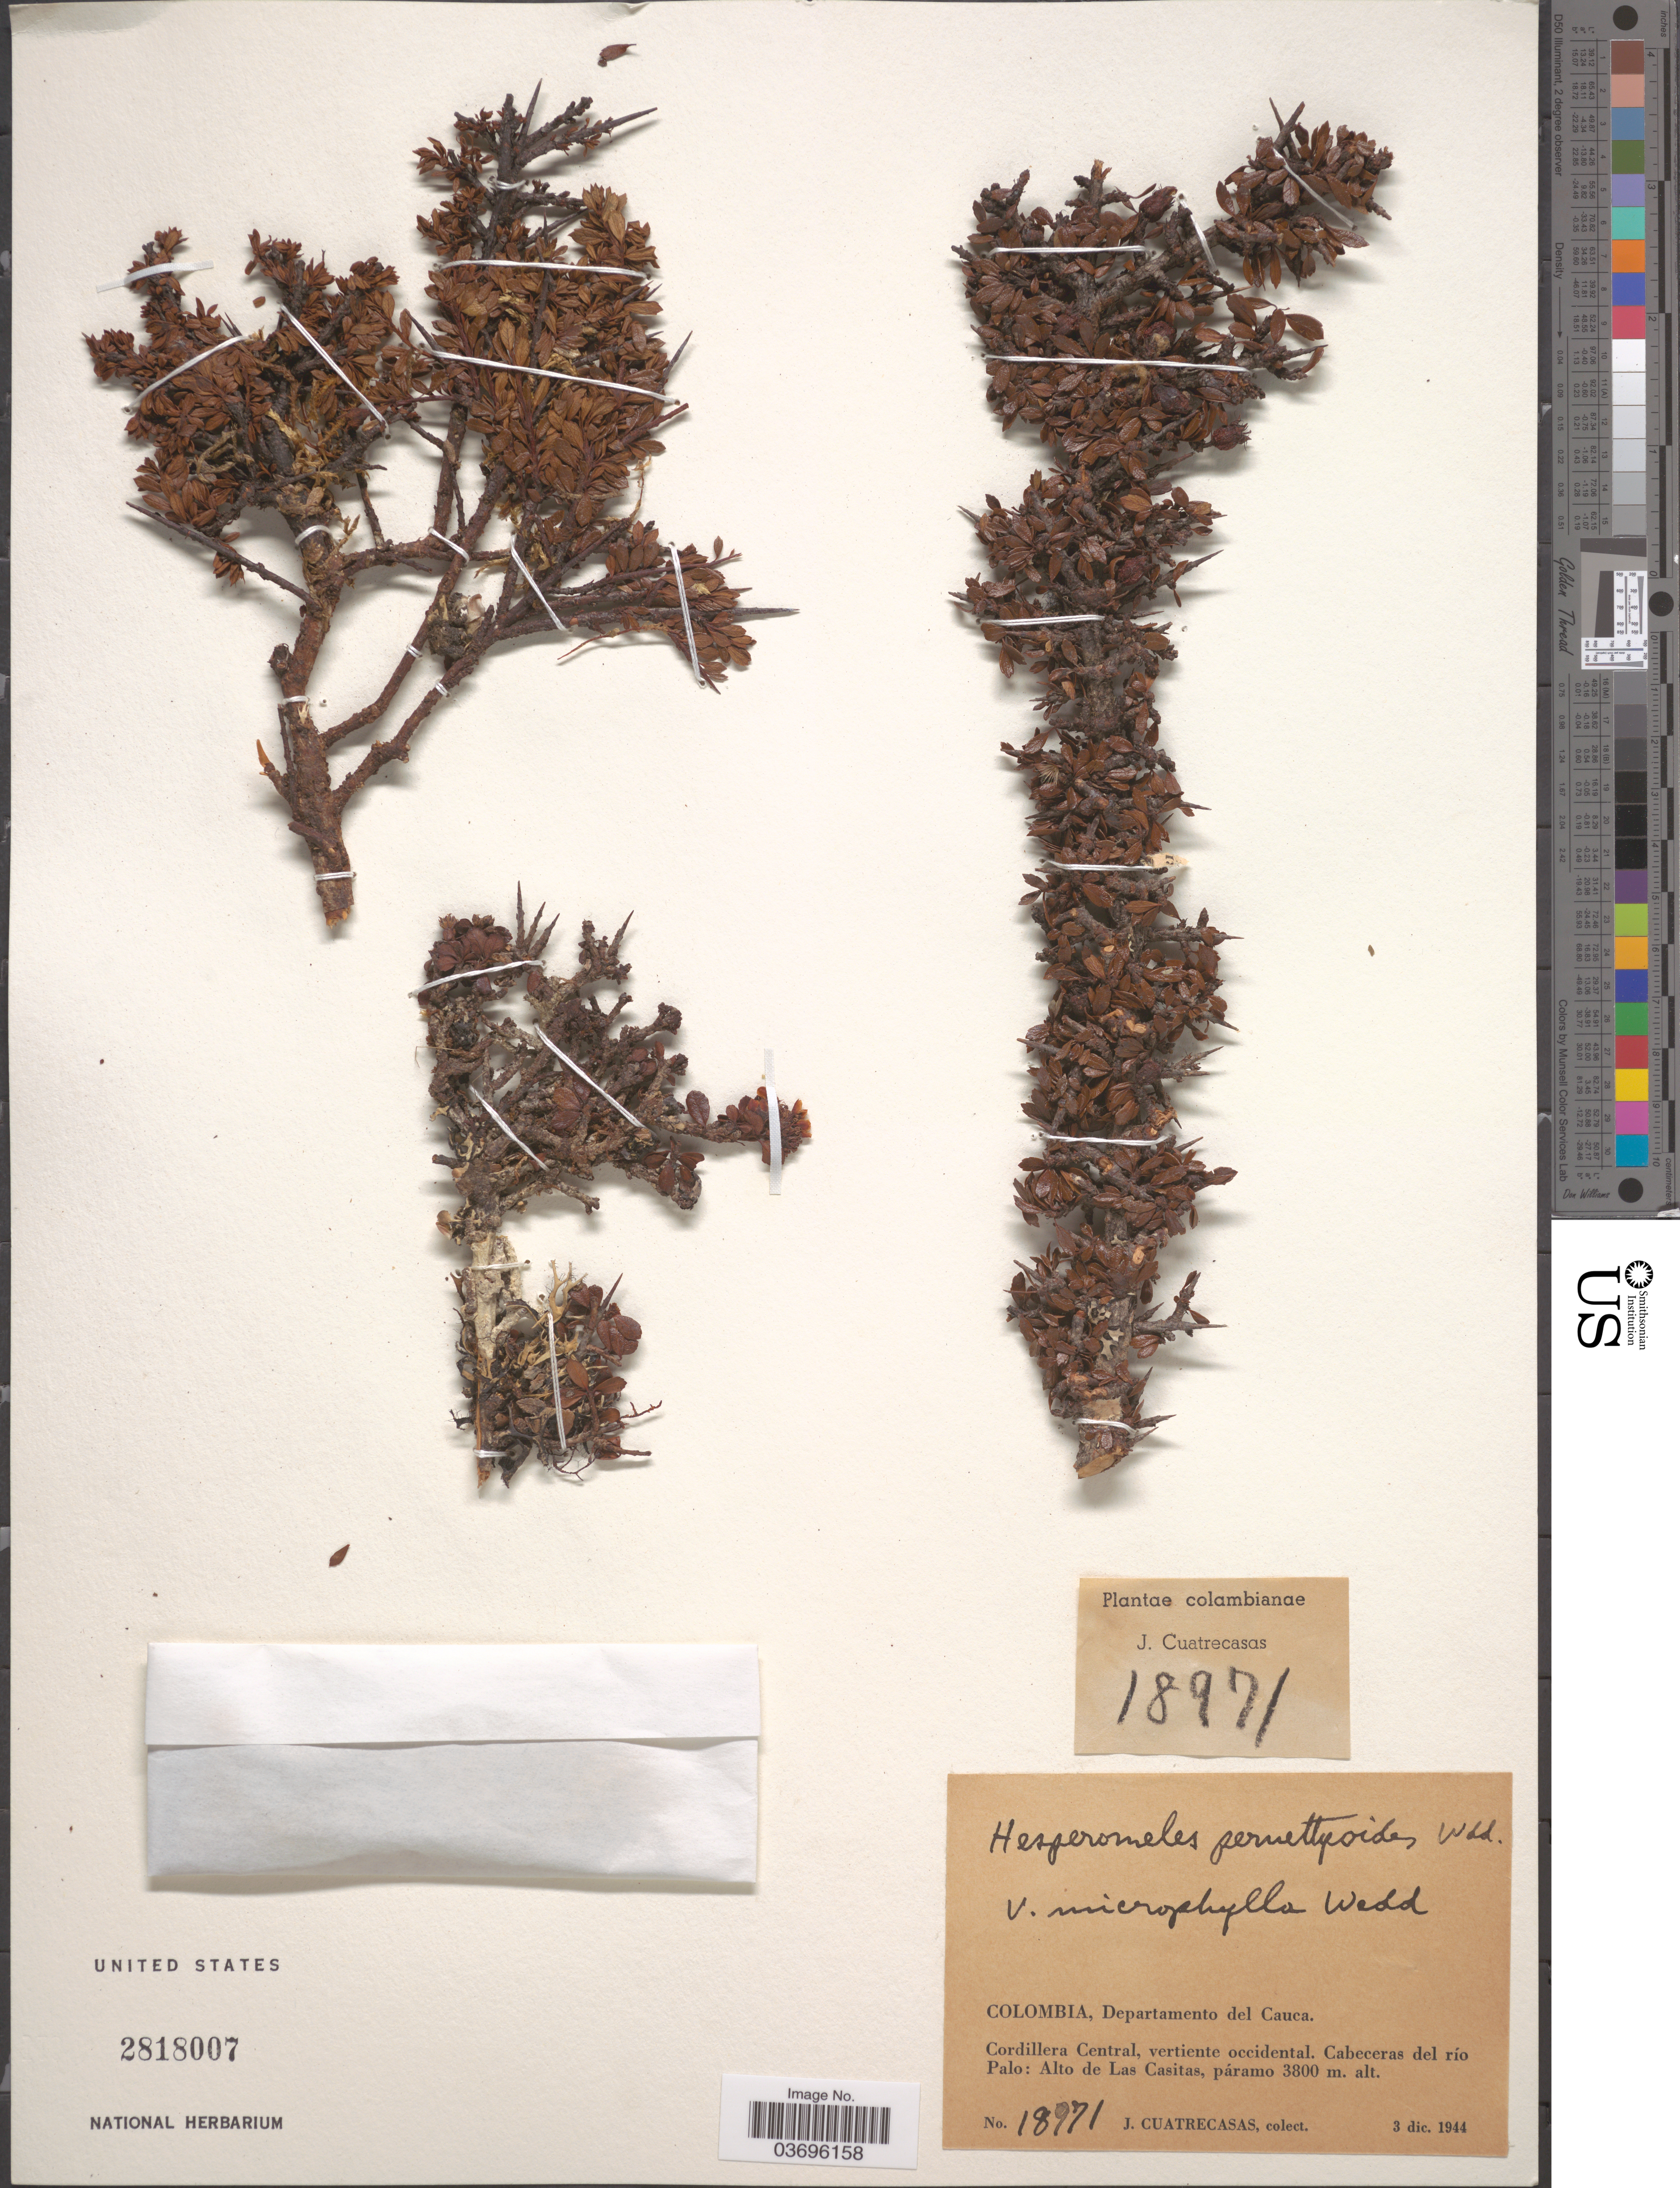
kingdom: Plantae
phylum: Tracheophyta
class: Magnoliopsida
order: Rosales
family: Rosaceae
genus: Hesperomeles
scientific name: Hesperomeles pernettyoides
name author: Wedd.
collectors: J. Cuatrecasas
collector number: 18771*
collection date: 1944-12-03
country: Colombia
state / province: Cauca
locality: Departamento del Cauca. Cordillera Central, vertiente occidental. Cabeceras del río Palo: Alto de Las Casitas.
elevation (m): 3800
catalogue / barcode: US 2818007